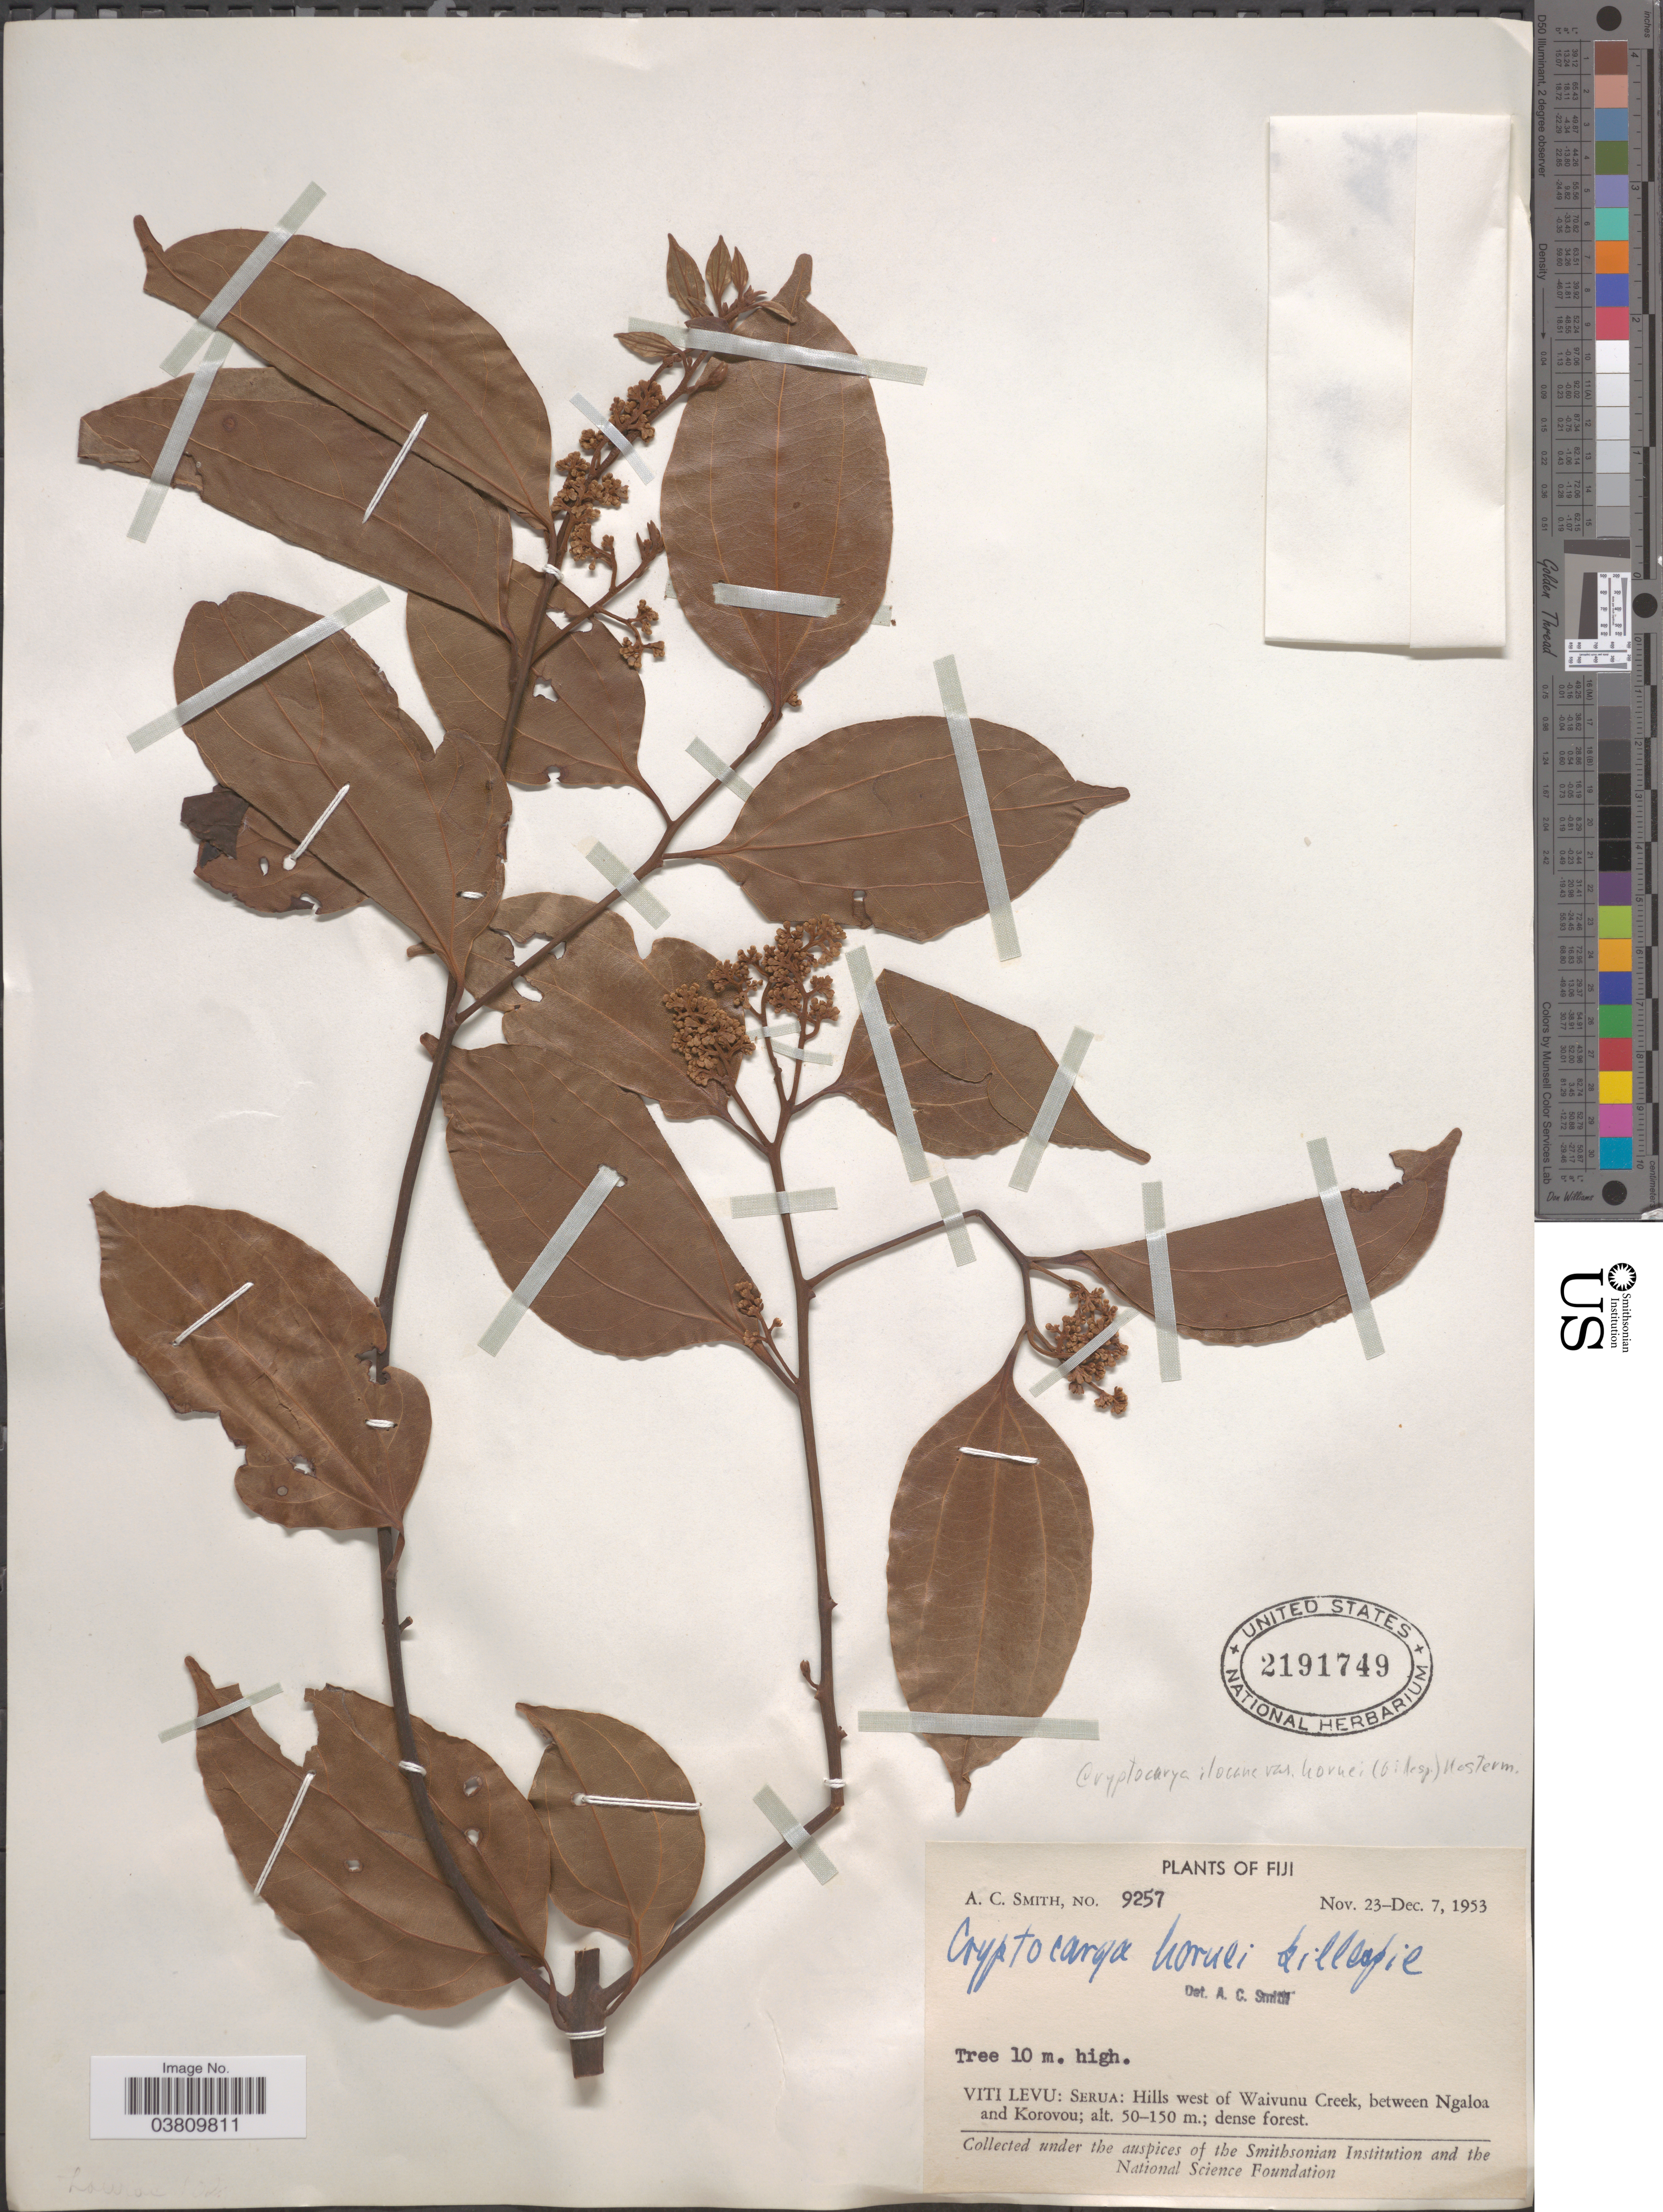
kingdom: Plantae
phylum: Tracheophyta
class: Magnoliopsida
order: Laurales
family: Lauraceae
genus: Cryptocarya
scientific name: Cryptocarya hornei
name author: Gillespie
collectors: A. C. Smith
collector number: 9257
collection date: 1953-11-23/1953-12-07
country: Fiji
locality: Viti Levu: Serua: Hills west of Waivunu Creek, between Ngaloa and Korovou.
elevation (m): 50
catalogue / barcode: US 2191749